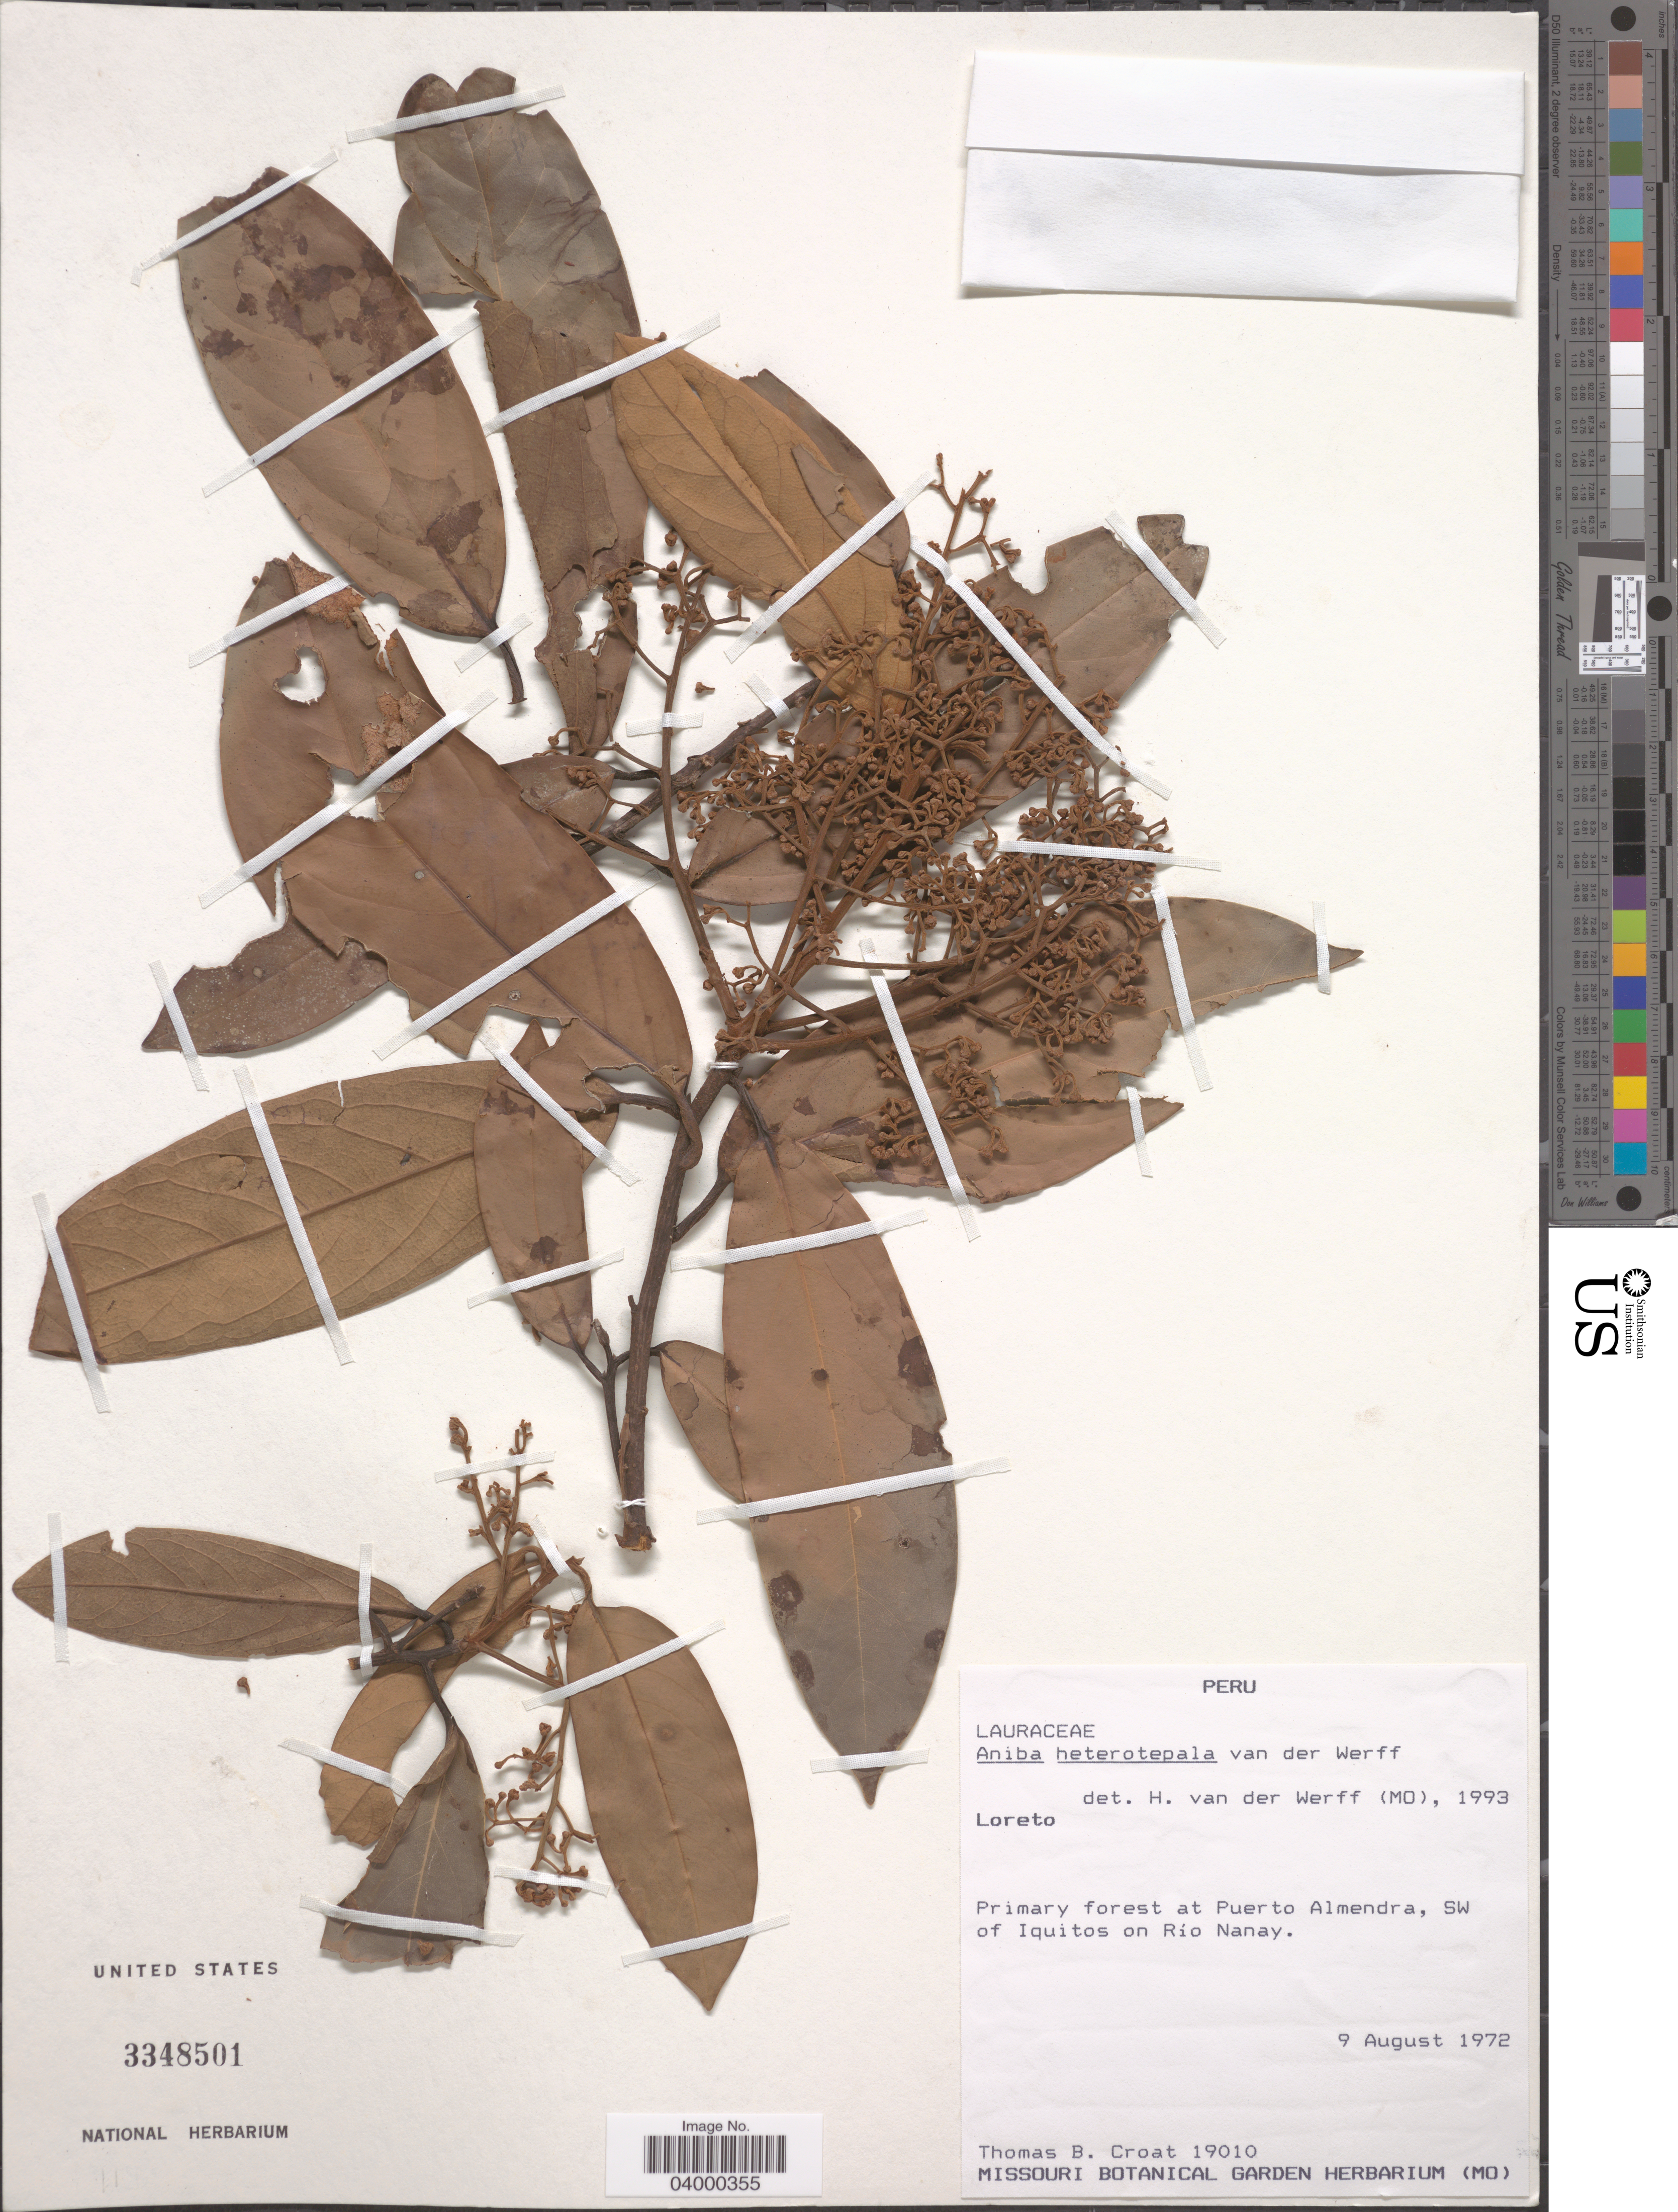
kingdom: Plantae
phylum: Tracheophyta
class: Magnoliopsida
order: Laurales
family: Lauraceae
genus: Aniba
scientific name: Aniba heterotepala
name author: van der Werff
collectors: T. B. Croat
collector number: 19010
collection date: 1972-08-09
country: Peru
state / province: Loreto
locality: Primary forest at Puerto Almendra, SW of Iquitos on Río Nanay.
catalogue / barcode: US 3348501